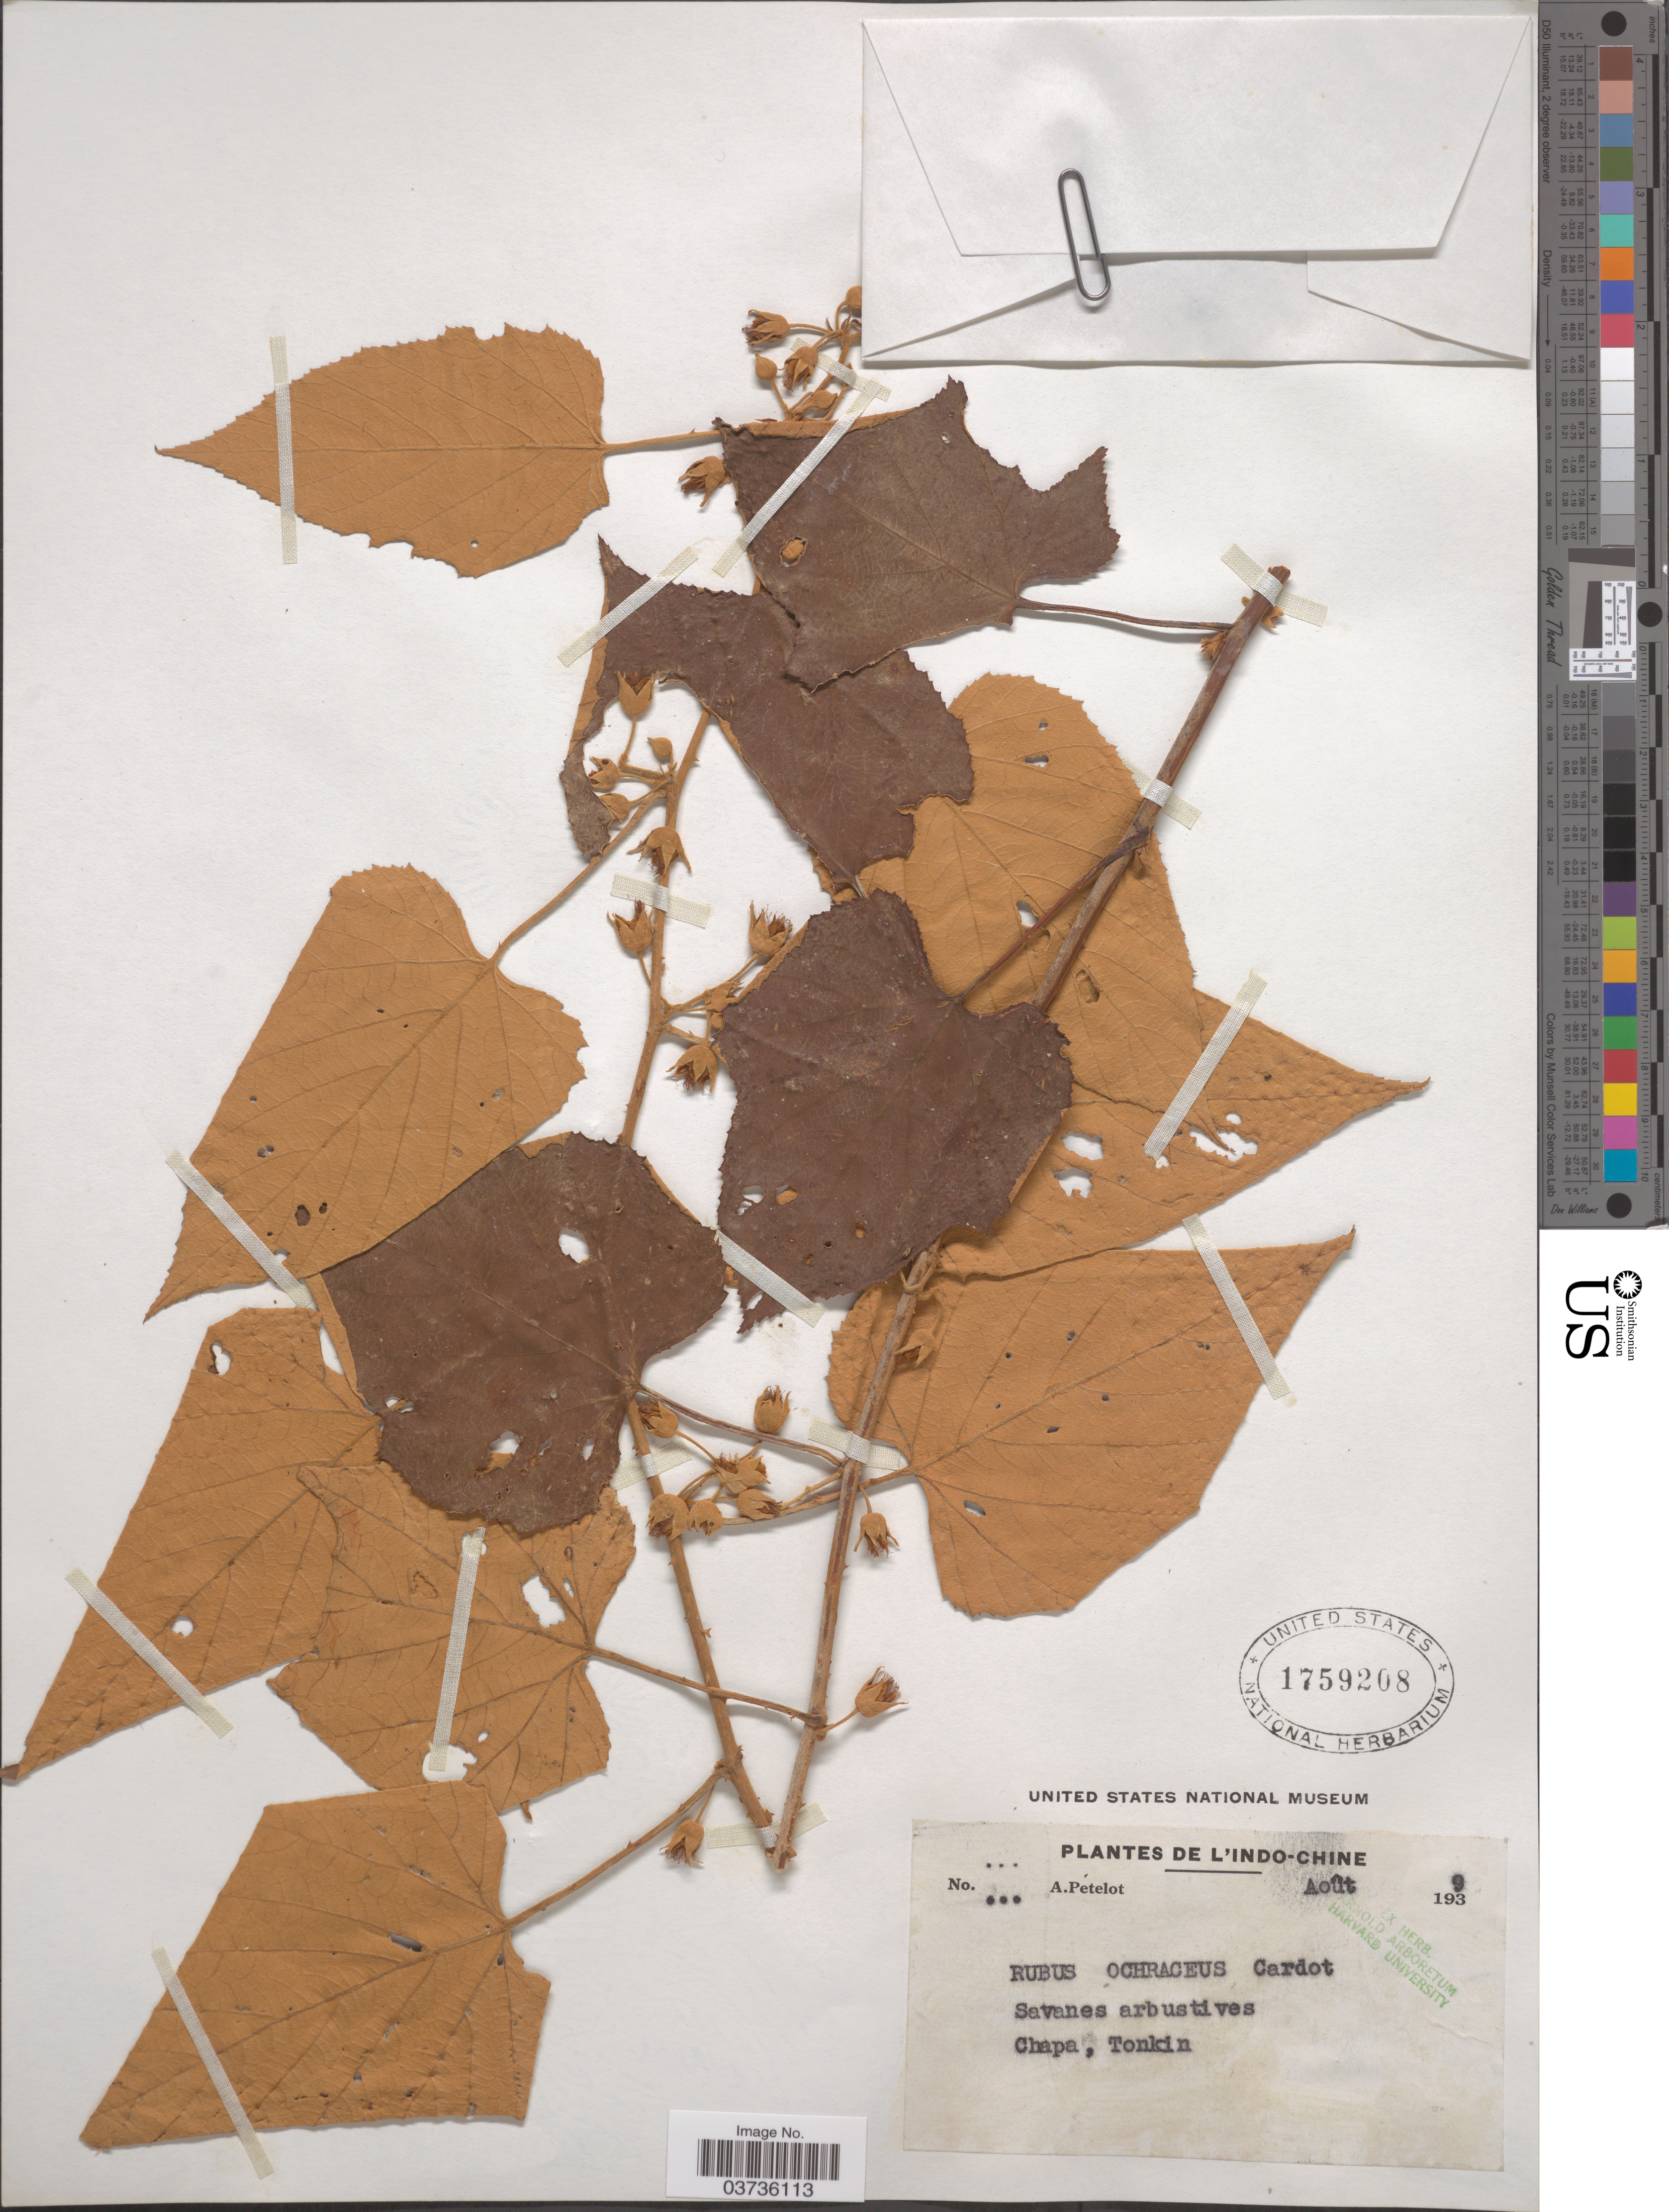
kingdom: Plantae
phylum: Tracheophyta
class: Magnoliopsida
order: Rosales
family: Rosaceae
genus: Rubus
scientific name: Rubus ochraceus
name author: Cardot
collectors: A. Petelot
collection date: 1939-08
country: Vietnam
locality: Indo-Chine, Chapa, Tonkin.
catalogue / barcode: US 1759208